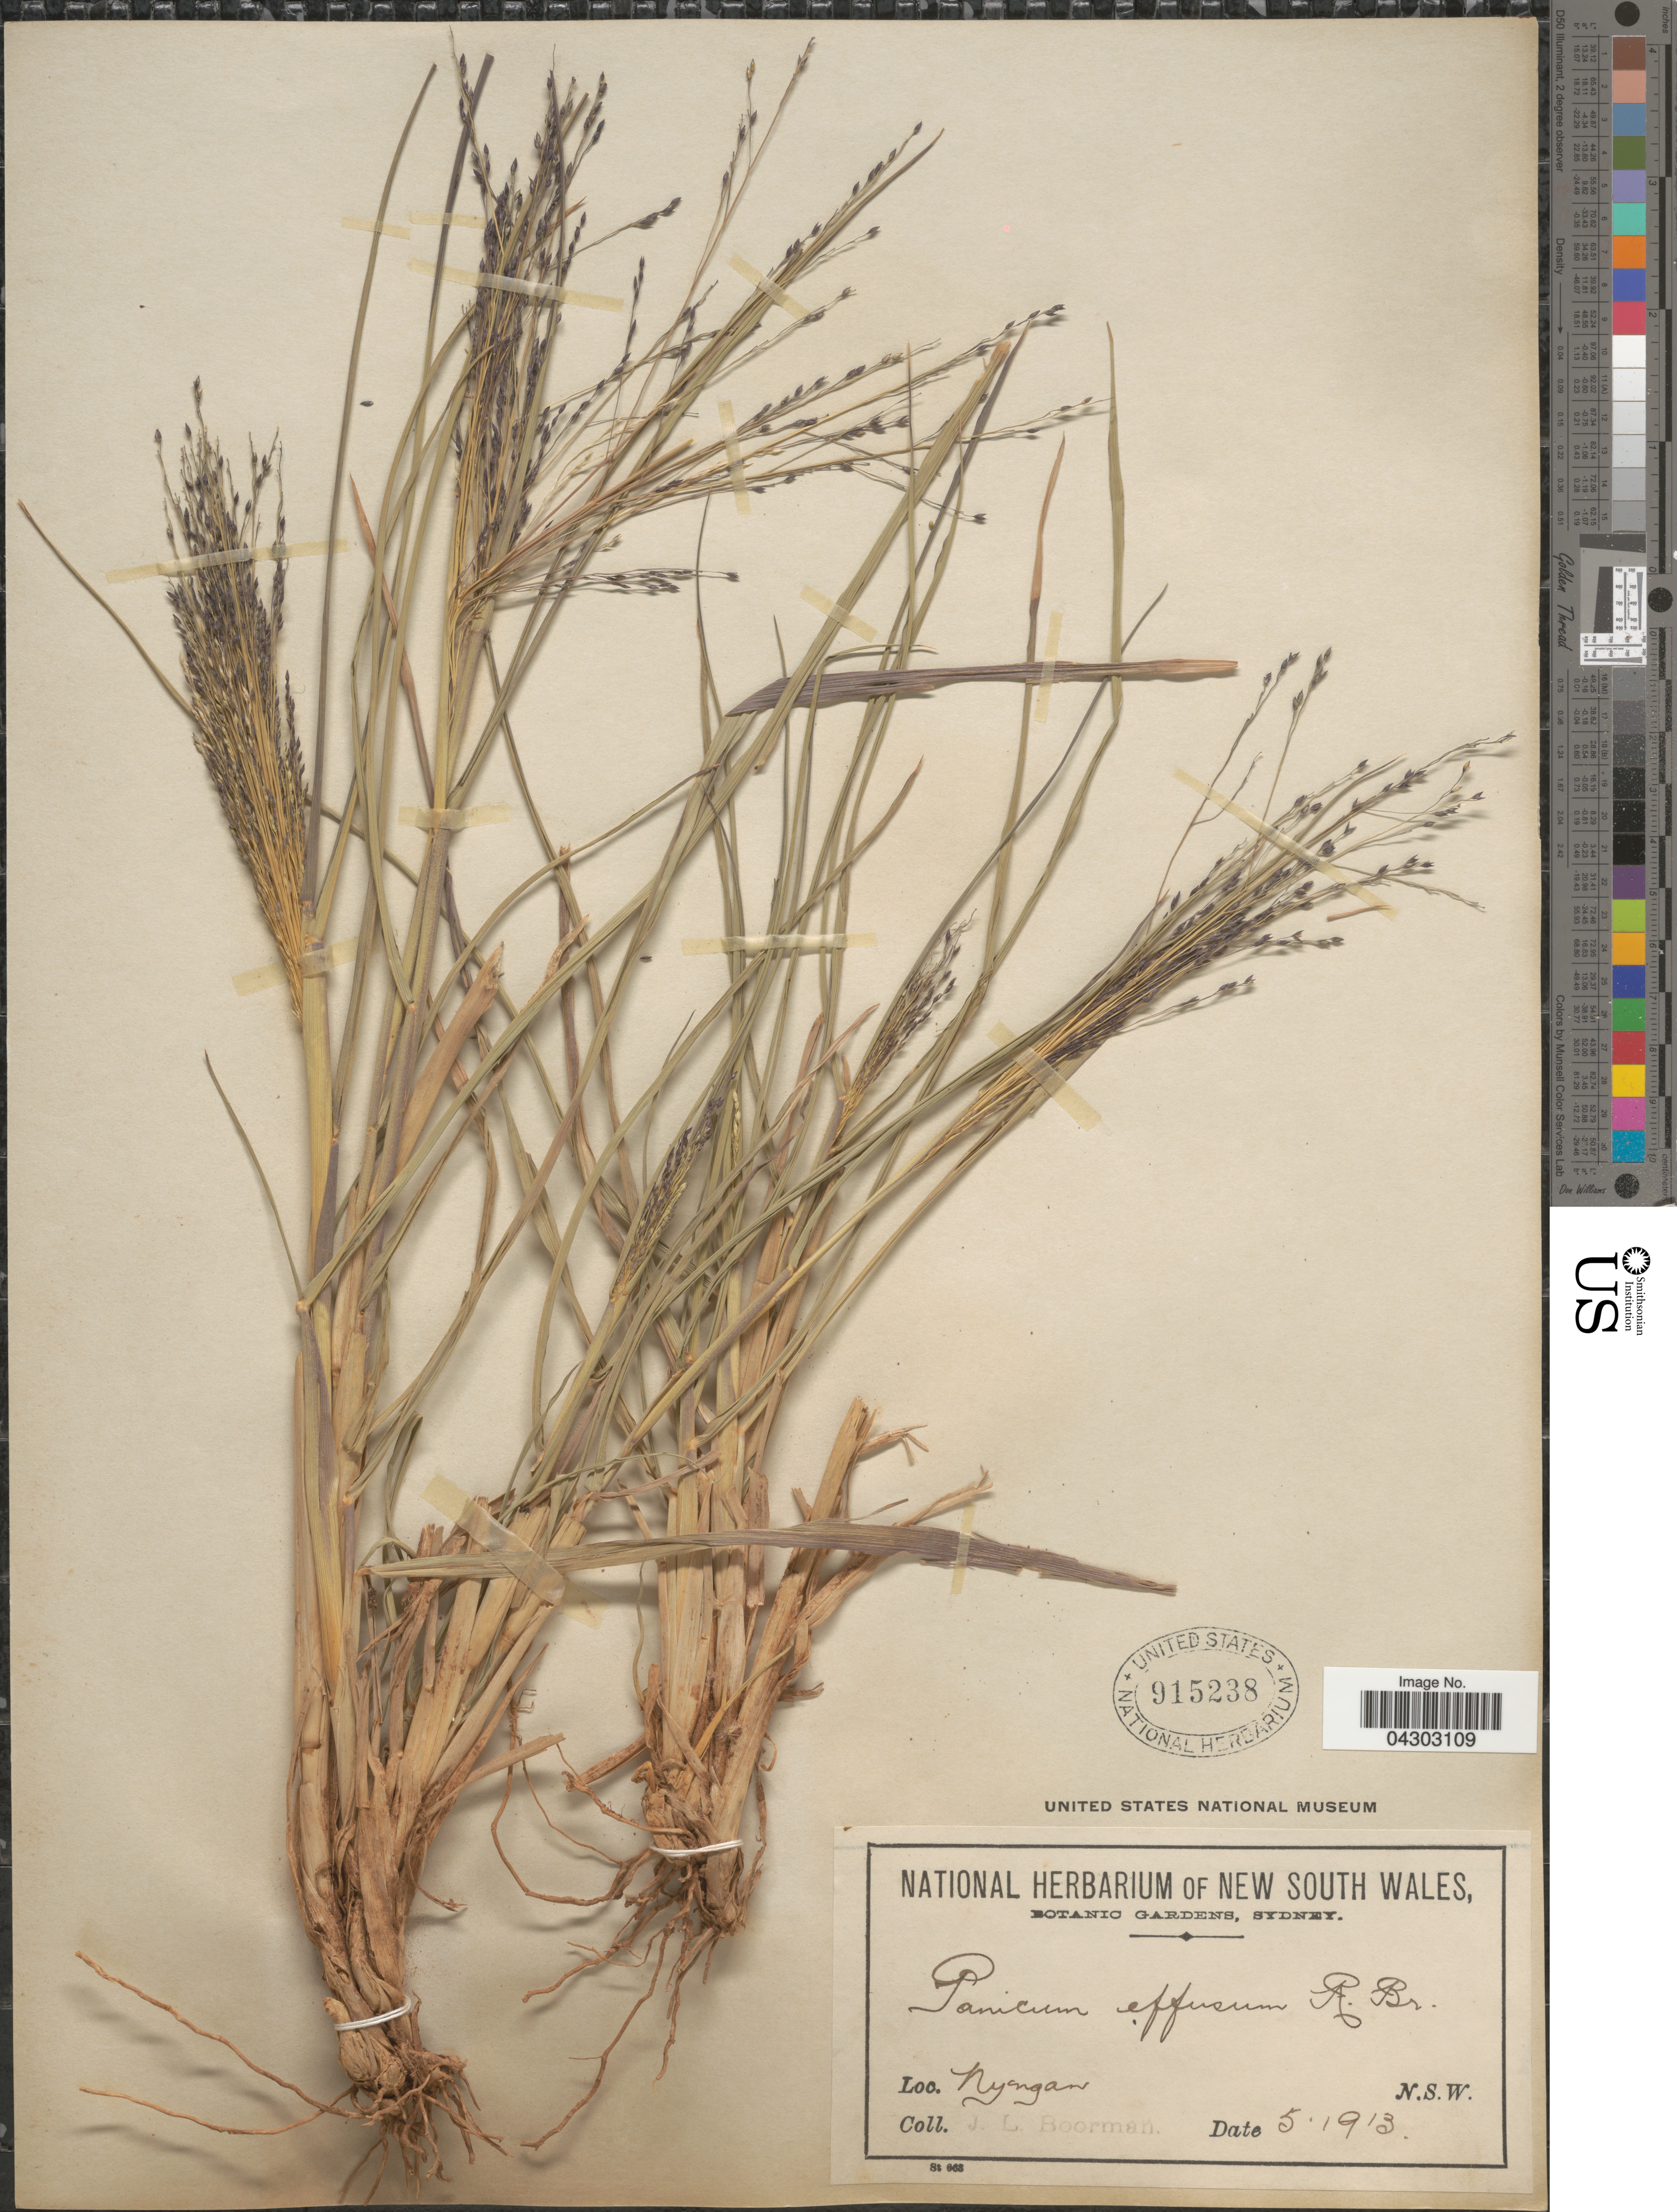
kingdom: Plantae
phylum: Tracheophyta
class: Liliopsida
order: Poales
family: Poaceae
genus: Panicum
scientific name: Panicum effusum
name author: R. Br.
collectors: J. Boorman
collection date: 1913-05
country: Australia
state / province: New South Wales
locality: Nyngan.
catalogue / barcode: US 915238